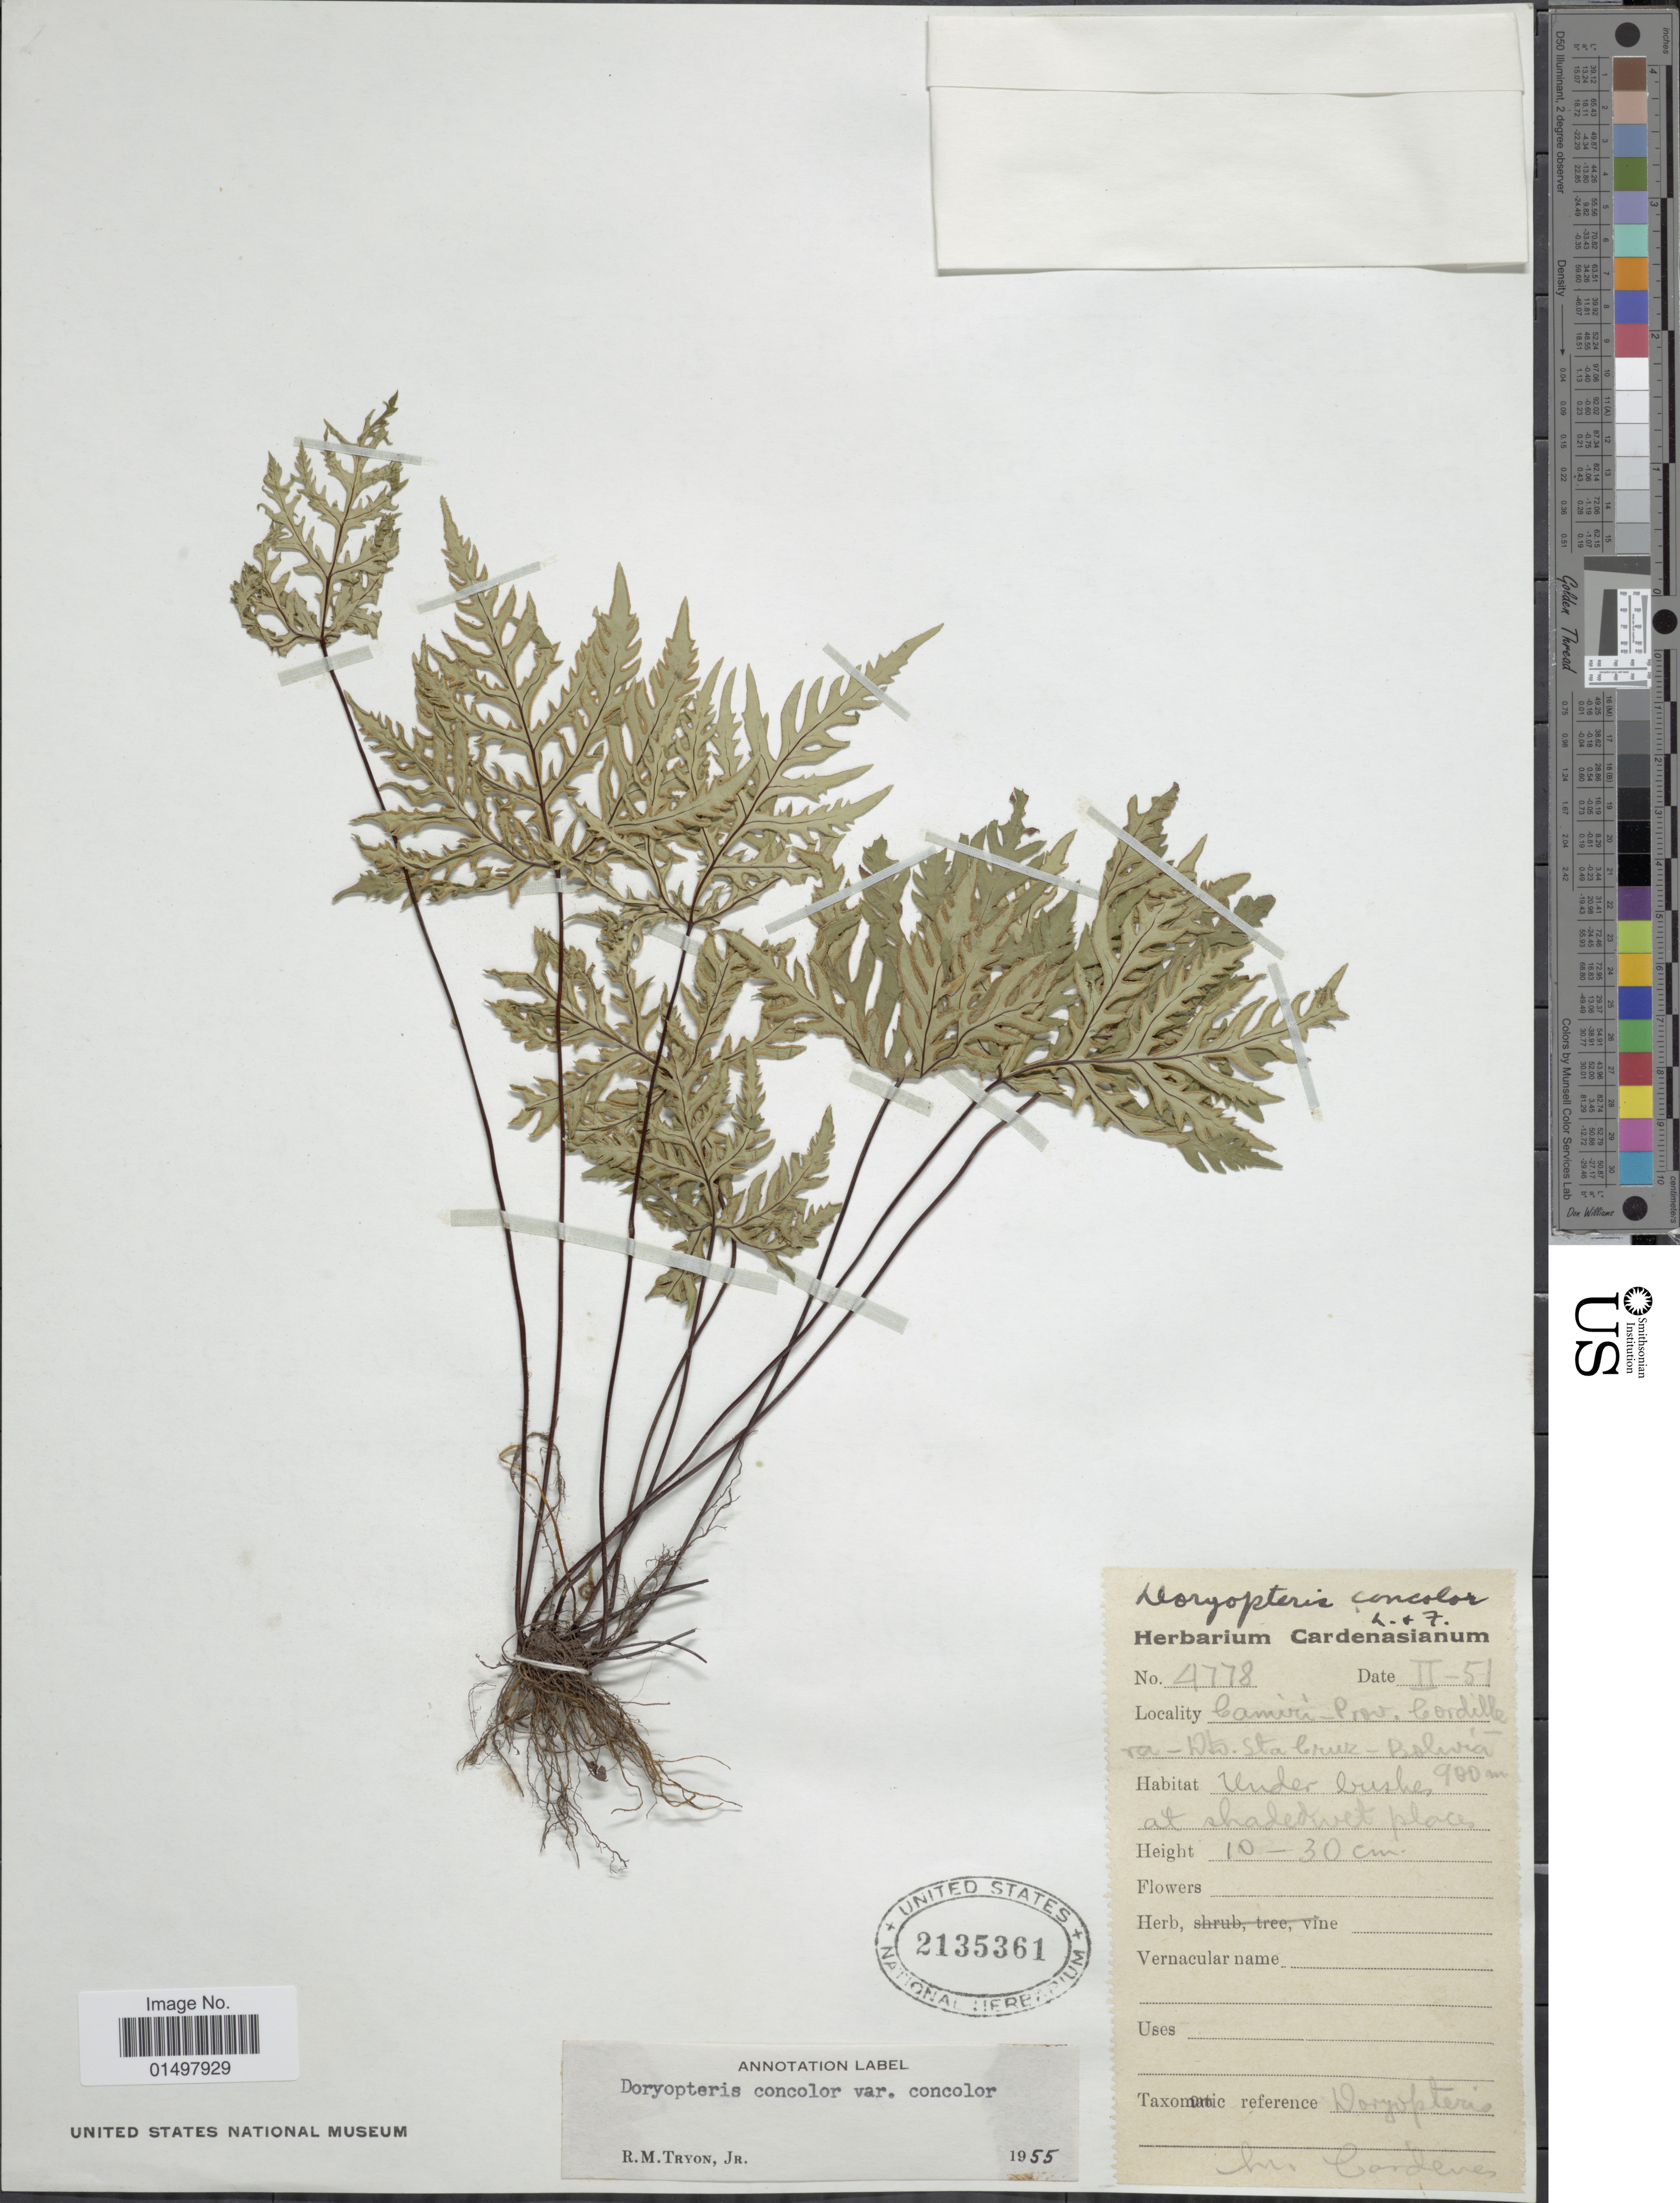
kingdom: Plantae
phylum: Tracheophyta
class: Polypodiopsida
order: Polypodiales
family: Pteridaceae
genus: Doryopteris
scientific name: Doryopteris concolor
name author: (Langsd. & Fisch.) Kuhn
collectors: M. Cárdenas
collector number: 4778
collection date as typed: Transcribed d/m/y: /2/51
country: Bolivia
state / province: Santa Cruz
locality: Camiri - Prov. Cordillera - Dto. Sta Cruz.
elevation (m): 900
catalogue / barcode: US 2133561